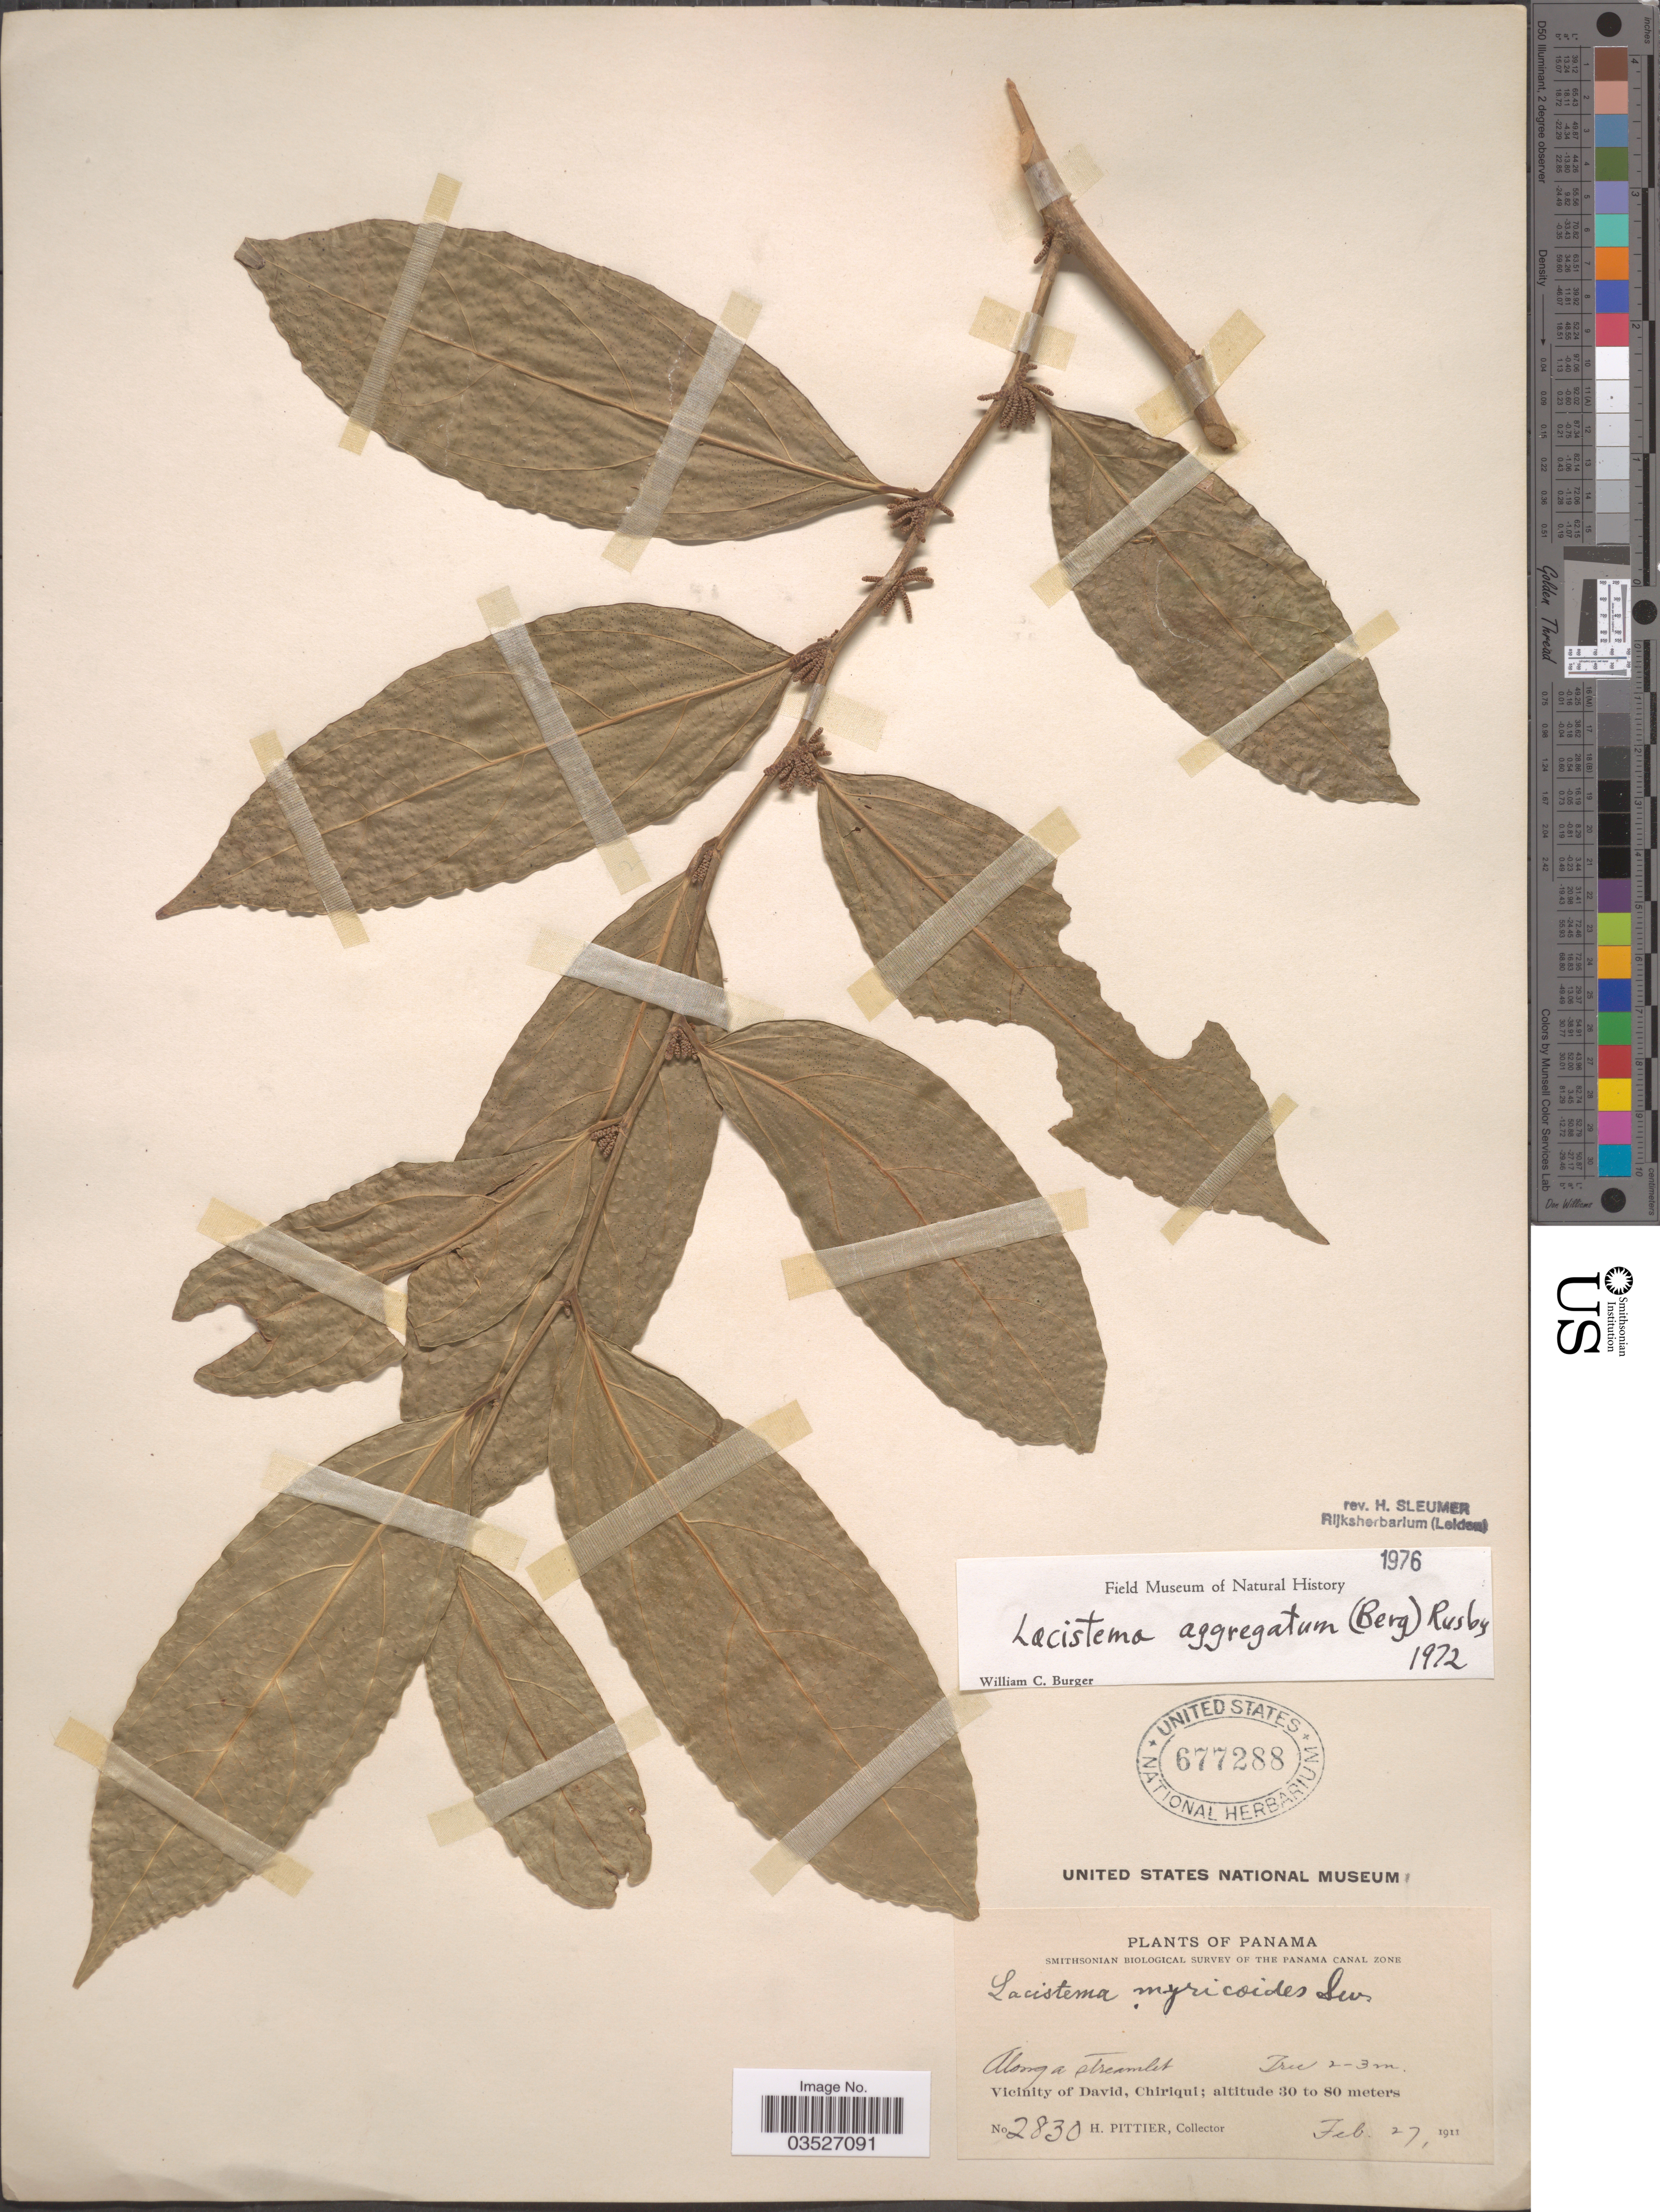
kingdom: Plantae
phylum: Tracheophyta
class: Magnoliopsida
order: Malpighiales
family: Lacistemataceae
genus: Lacistema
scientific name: Lacistema aggregatum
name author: (P.J. Bergius) Rusby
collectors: H. F. Pittier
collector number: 2830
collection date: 1911-02-27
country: Panama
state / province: Chiriqui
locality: Vicinity of David.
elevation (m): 30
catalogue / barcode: US 677288